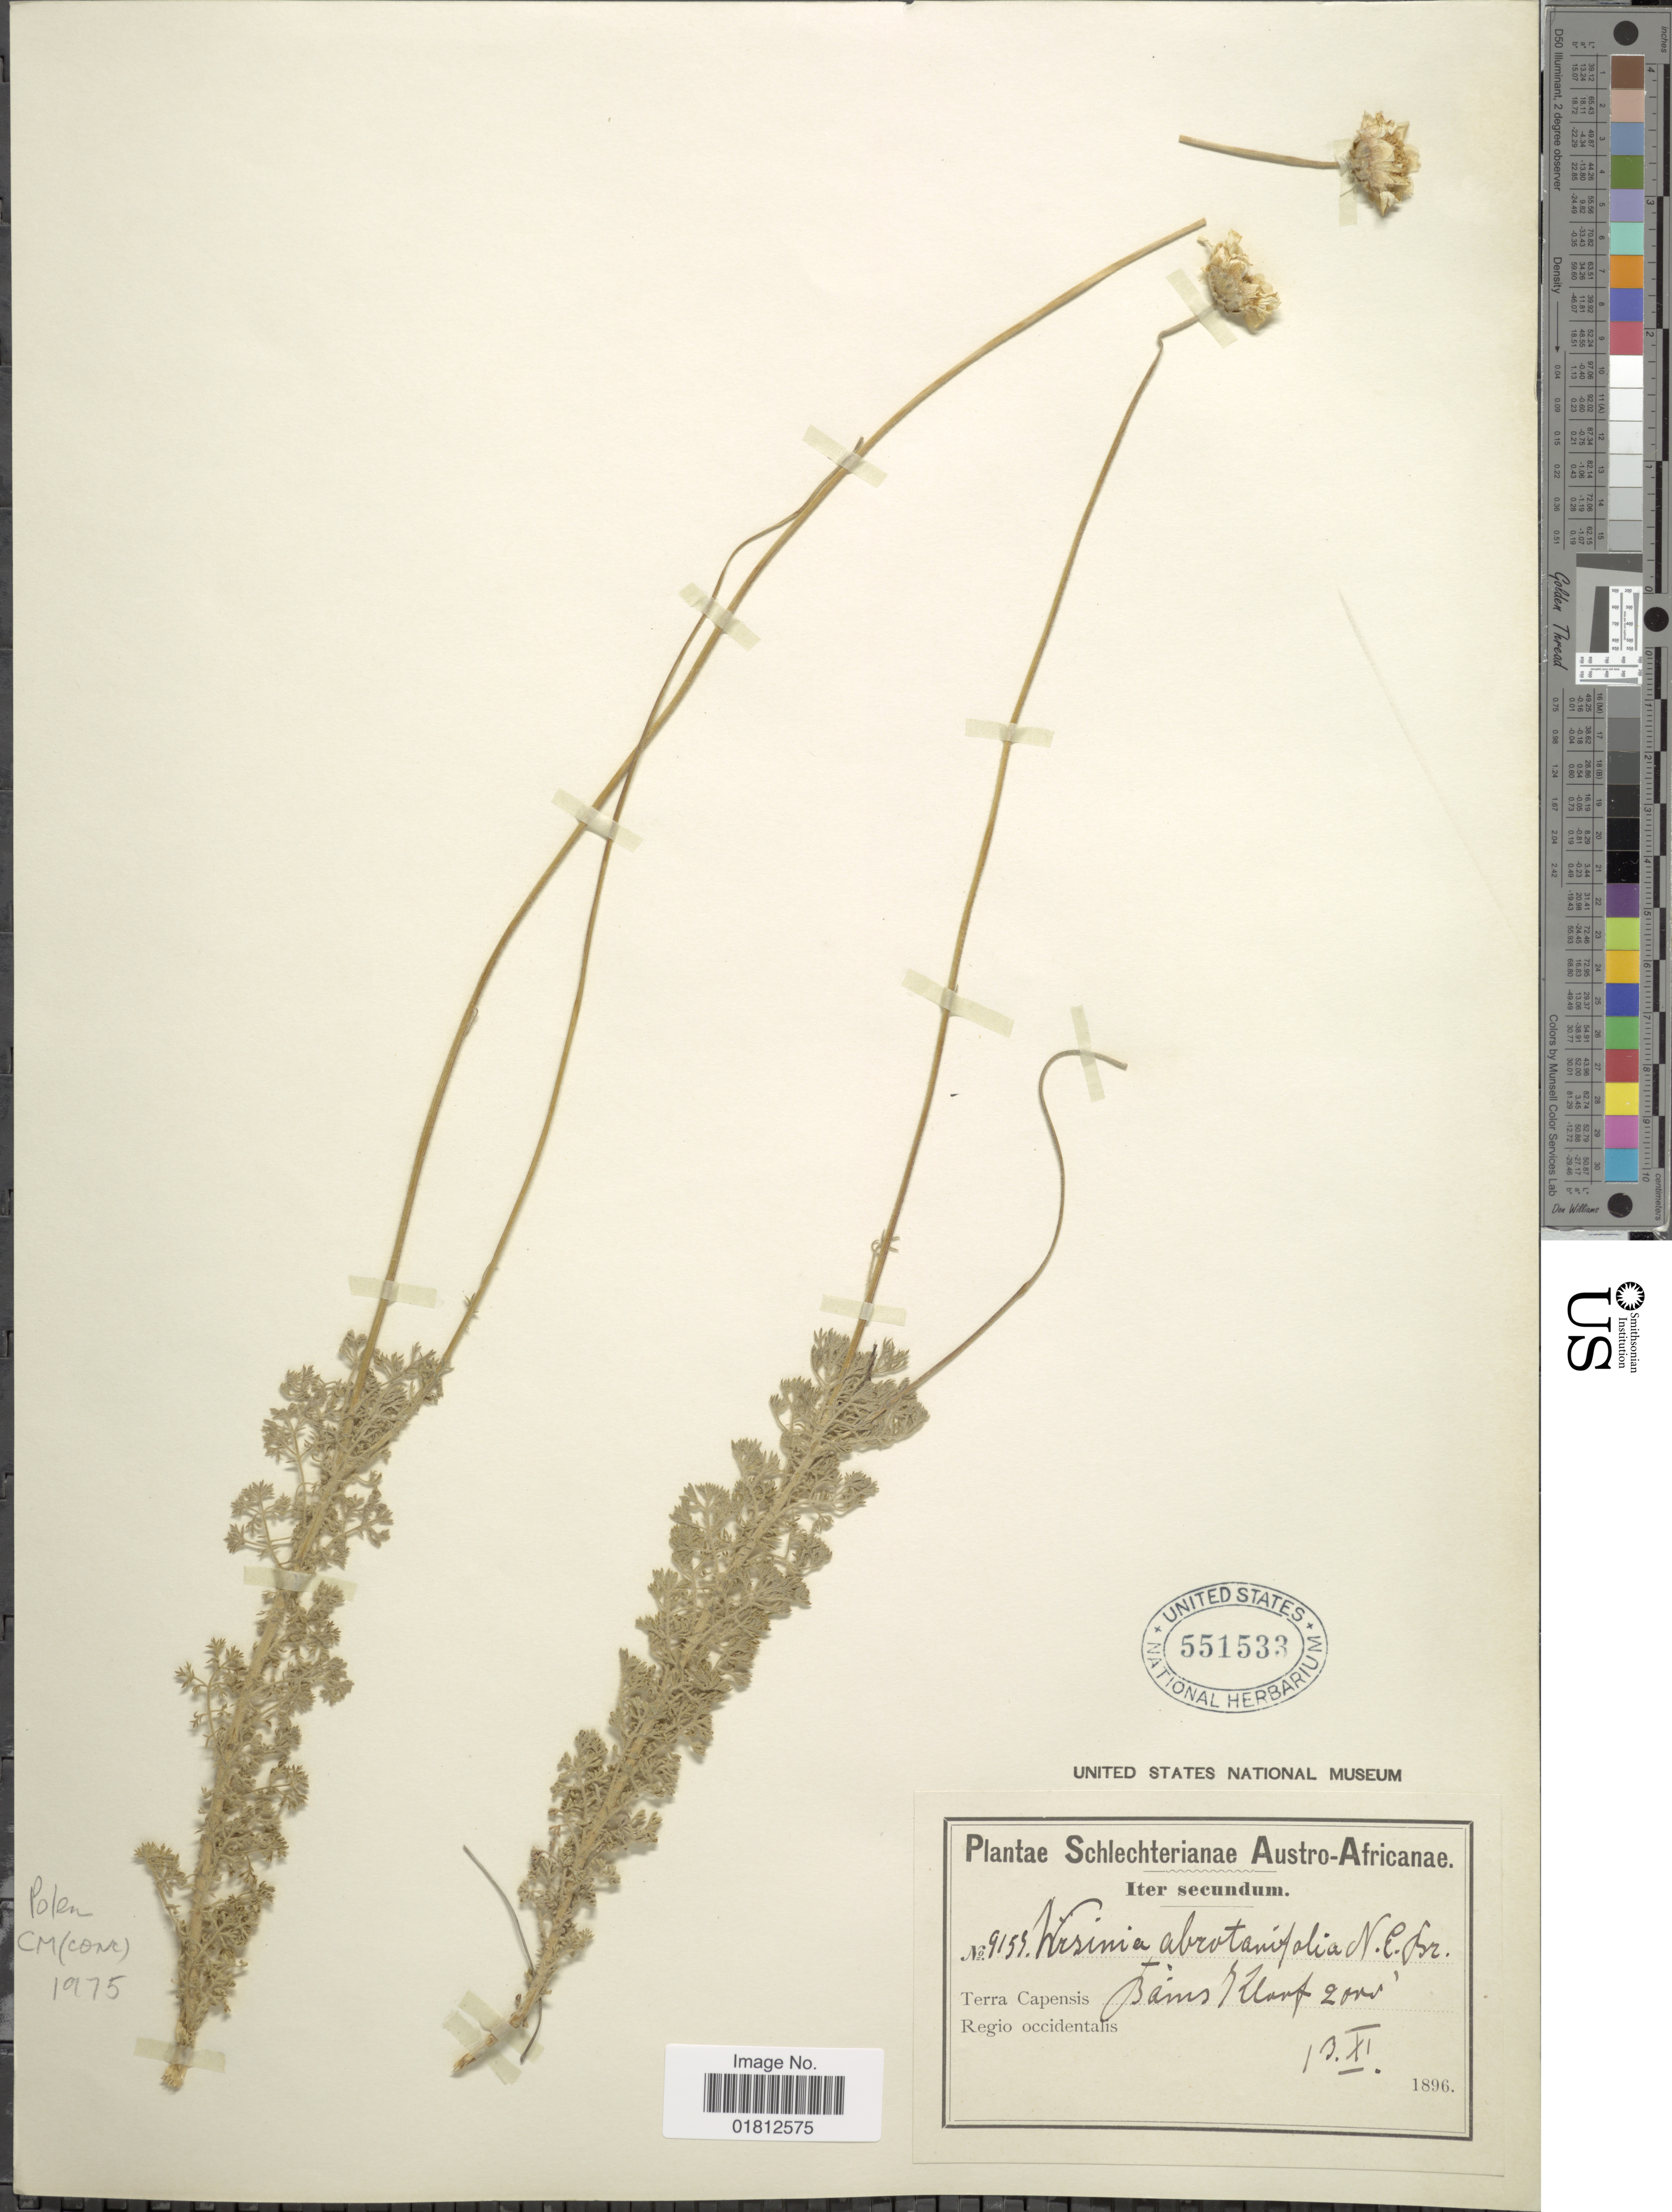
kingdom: Plantae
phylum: Tracheophyta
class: Magnoliopsida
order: Asterales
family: Asteraceae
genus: Ursinia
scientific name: Ursinia abrotanifolia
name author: N.E. Br.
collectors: F. R. R. Schlechter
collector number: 9153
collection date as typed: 13 XI 1896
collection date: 1896-11-13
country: South Africa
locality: Austro-Africanae. Terra Capensis. Bains Kloof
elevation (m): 610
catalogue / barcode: US 551533